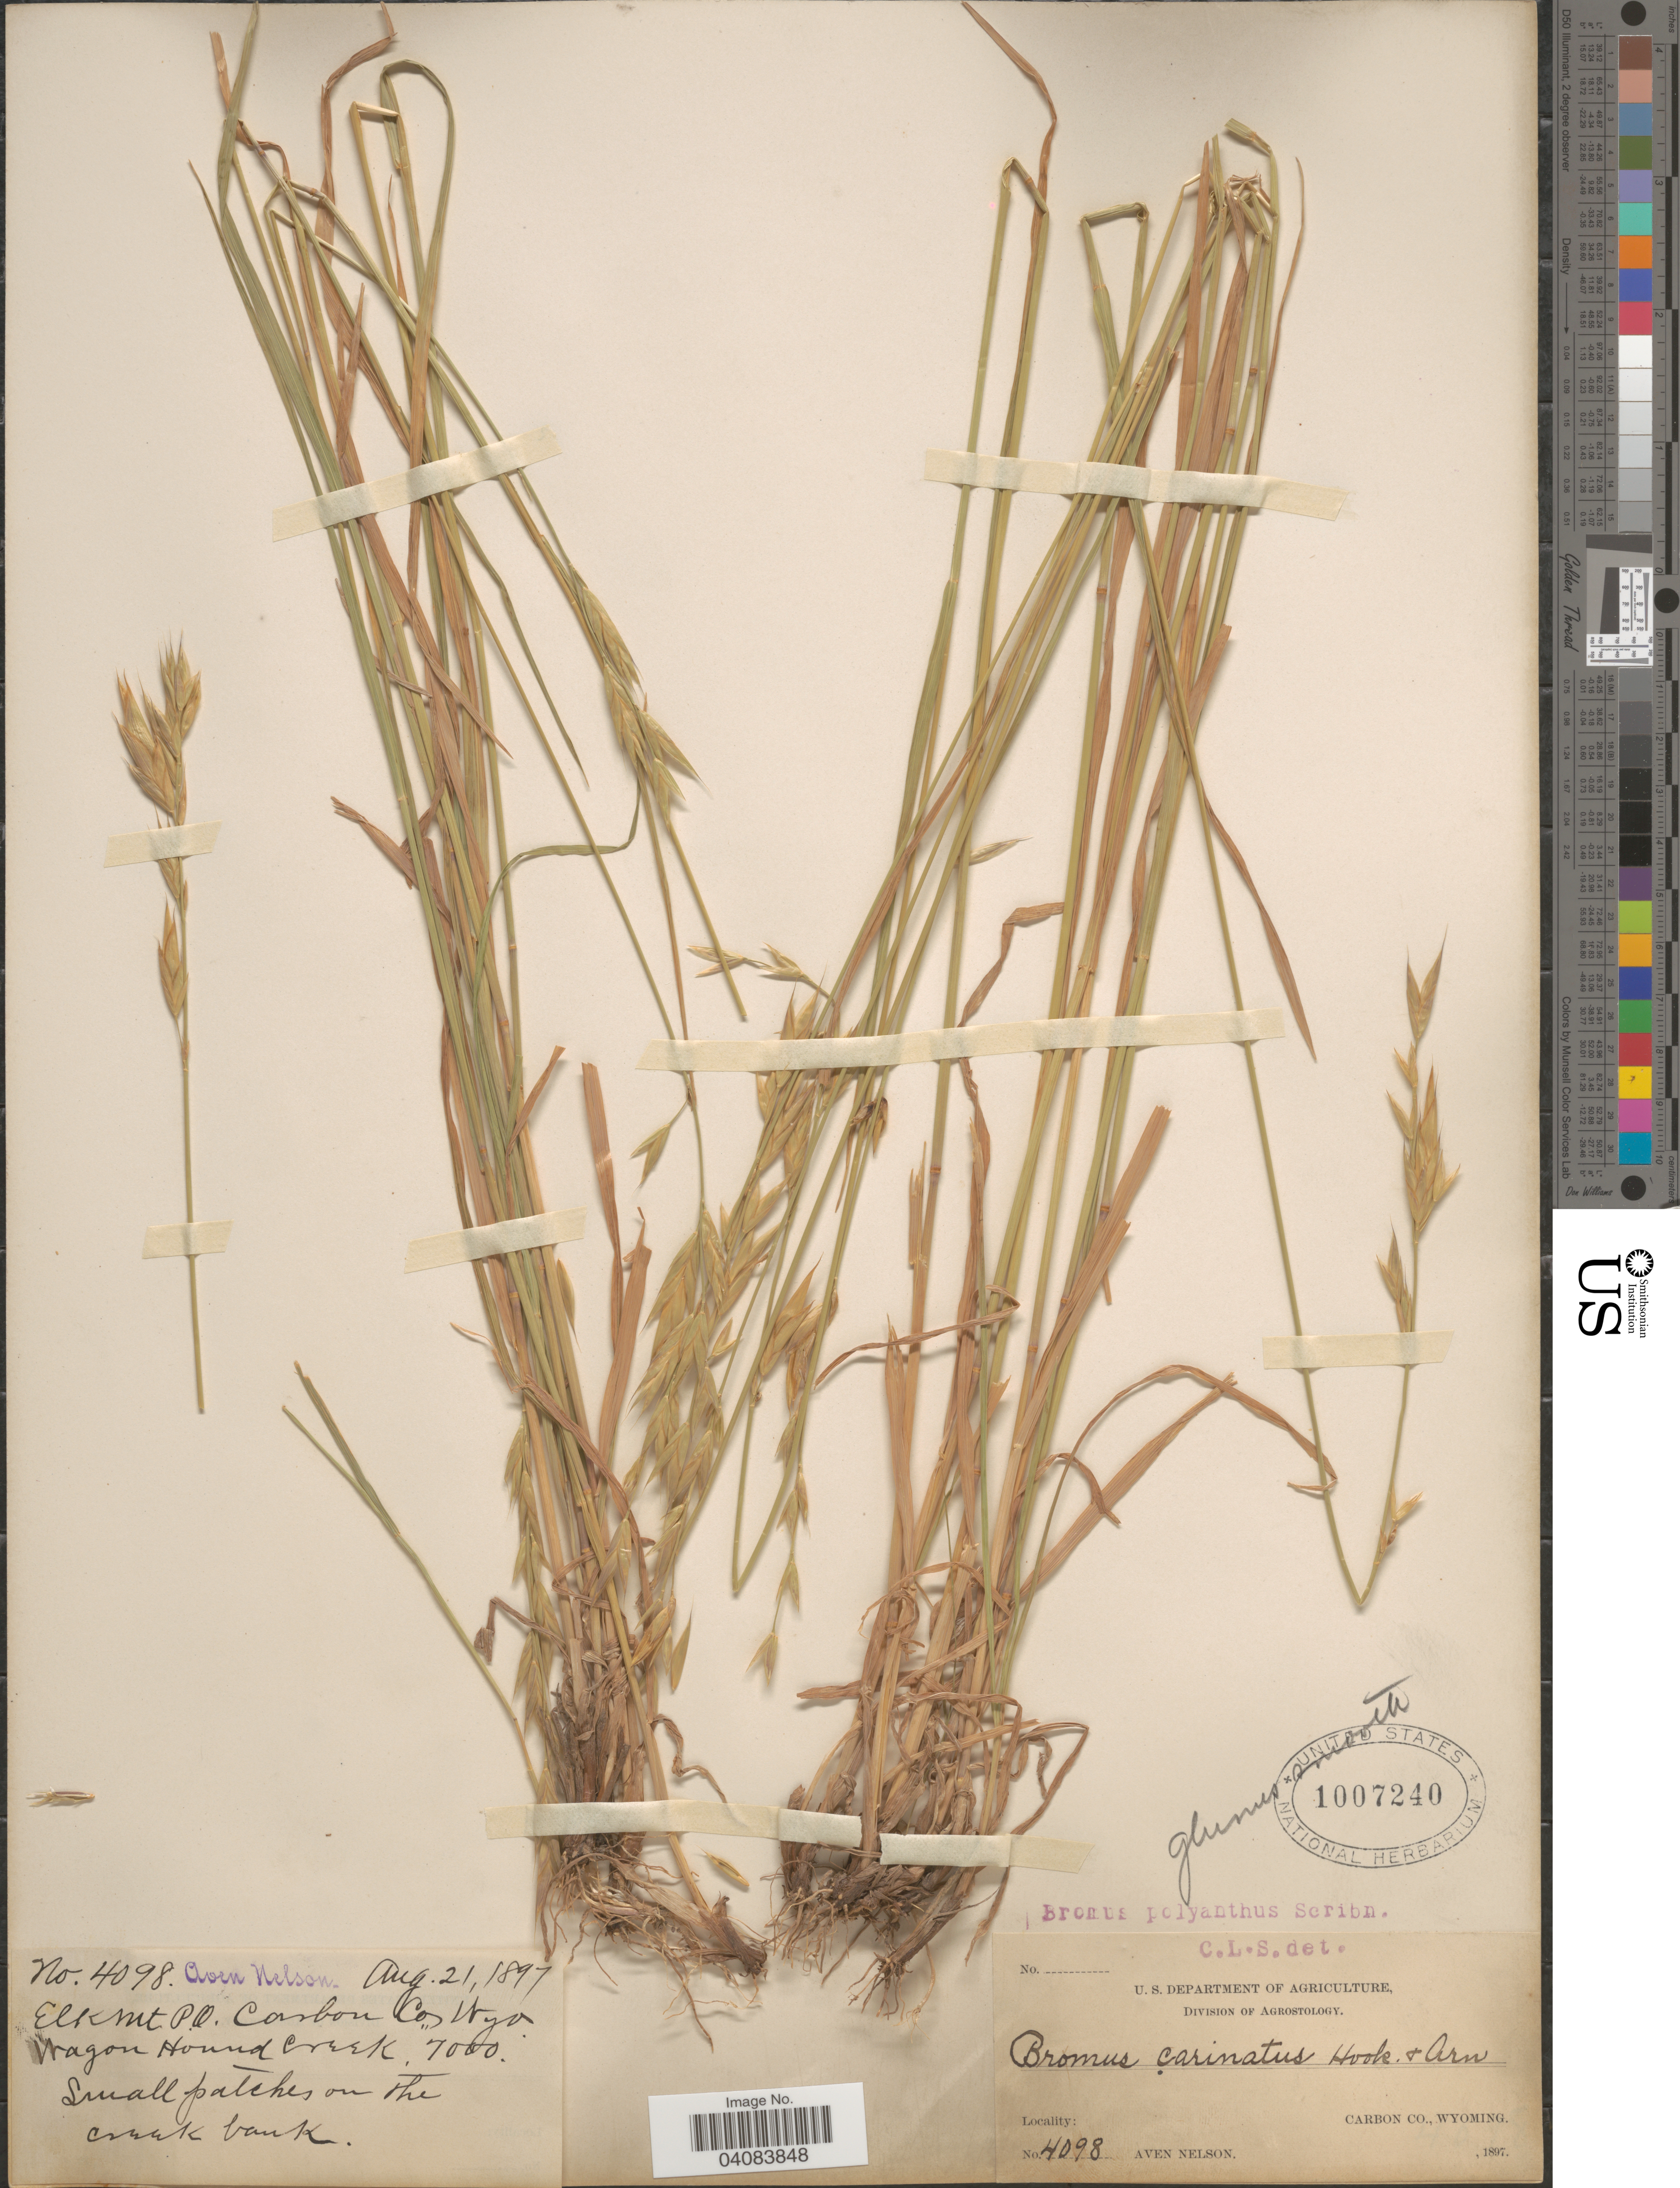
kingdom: Plantae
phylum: Tracheophyta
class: Liliopsida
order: Poales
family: Poaceae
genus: Bromus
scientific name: Bromus polyanthus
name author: Scribn. ex Shear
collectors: A. Nelson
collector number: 4098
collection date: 1897-08-21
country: United States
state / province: Wyoming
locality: Elk Mt. P.Q. Carbon Co. Wagon Hound Creek.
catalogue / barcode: US 1007240